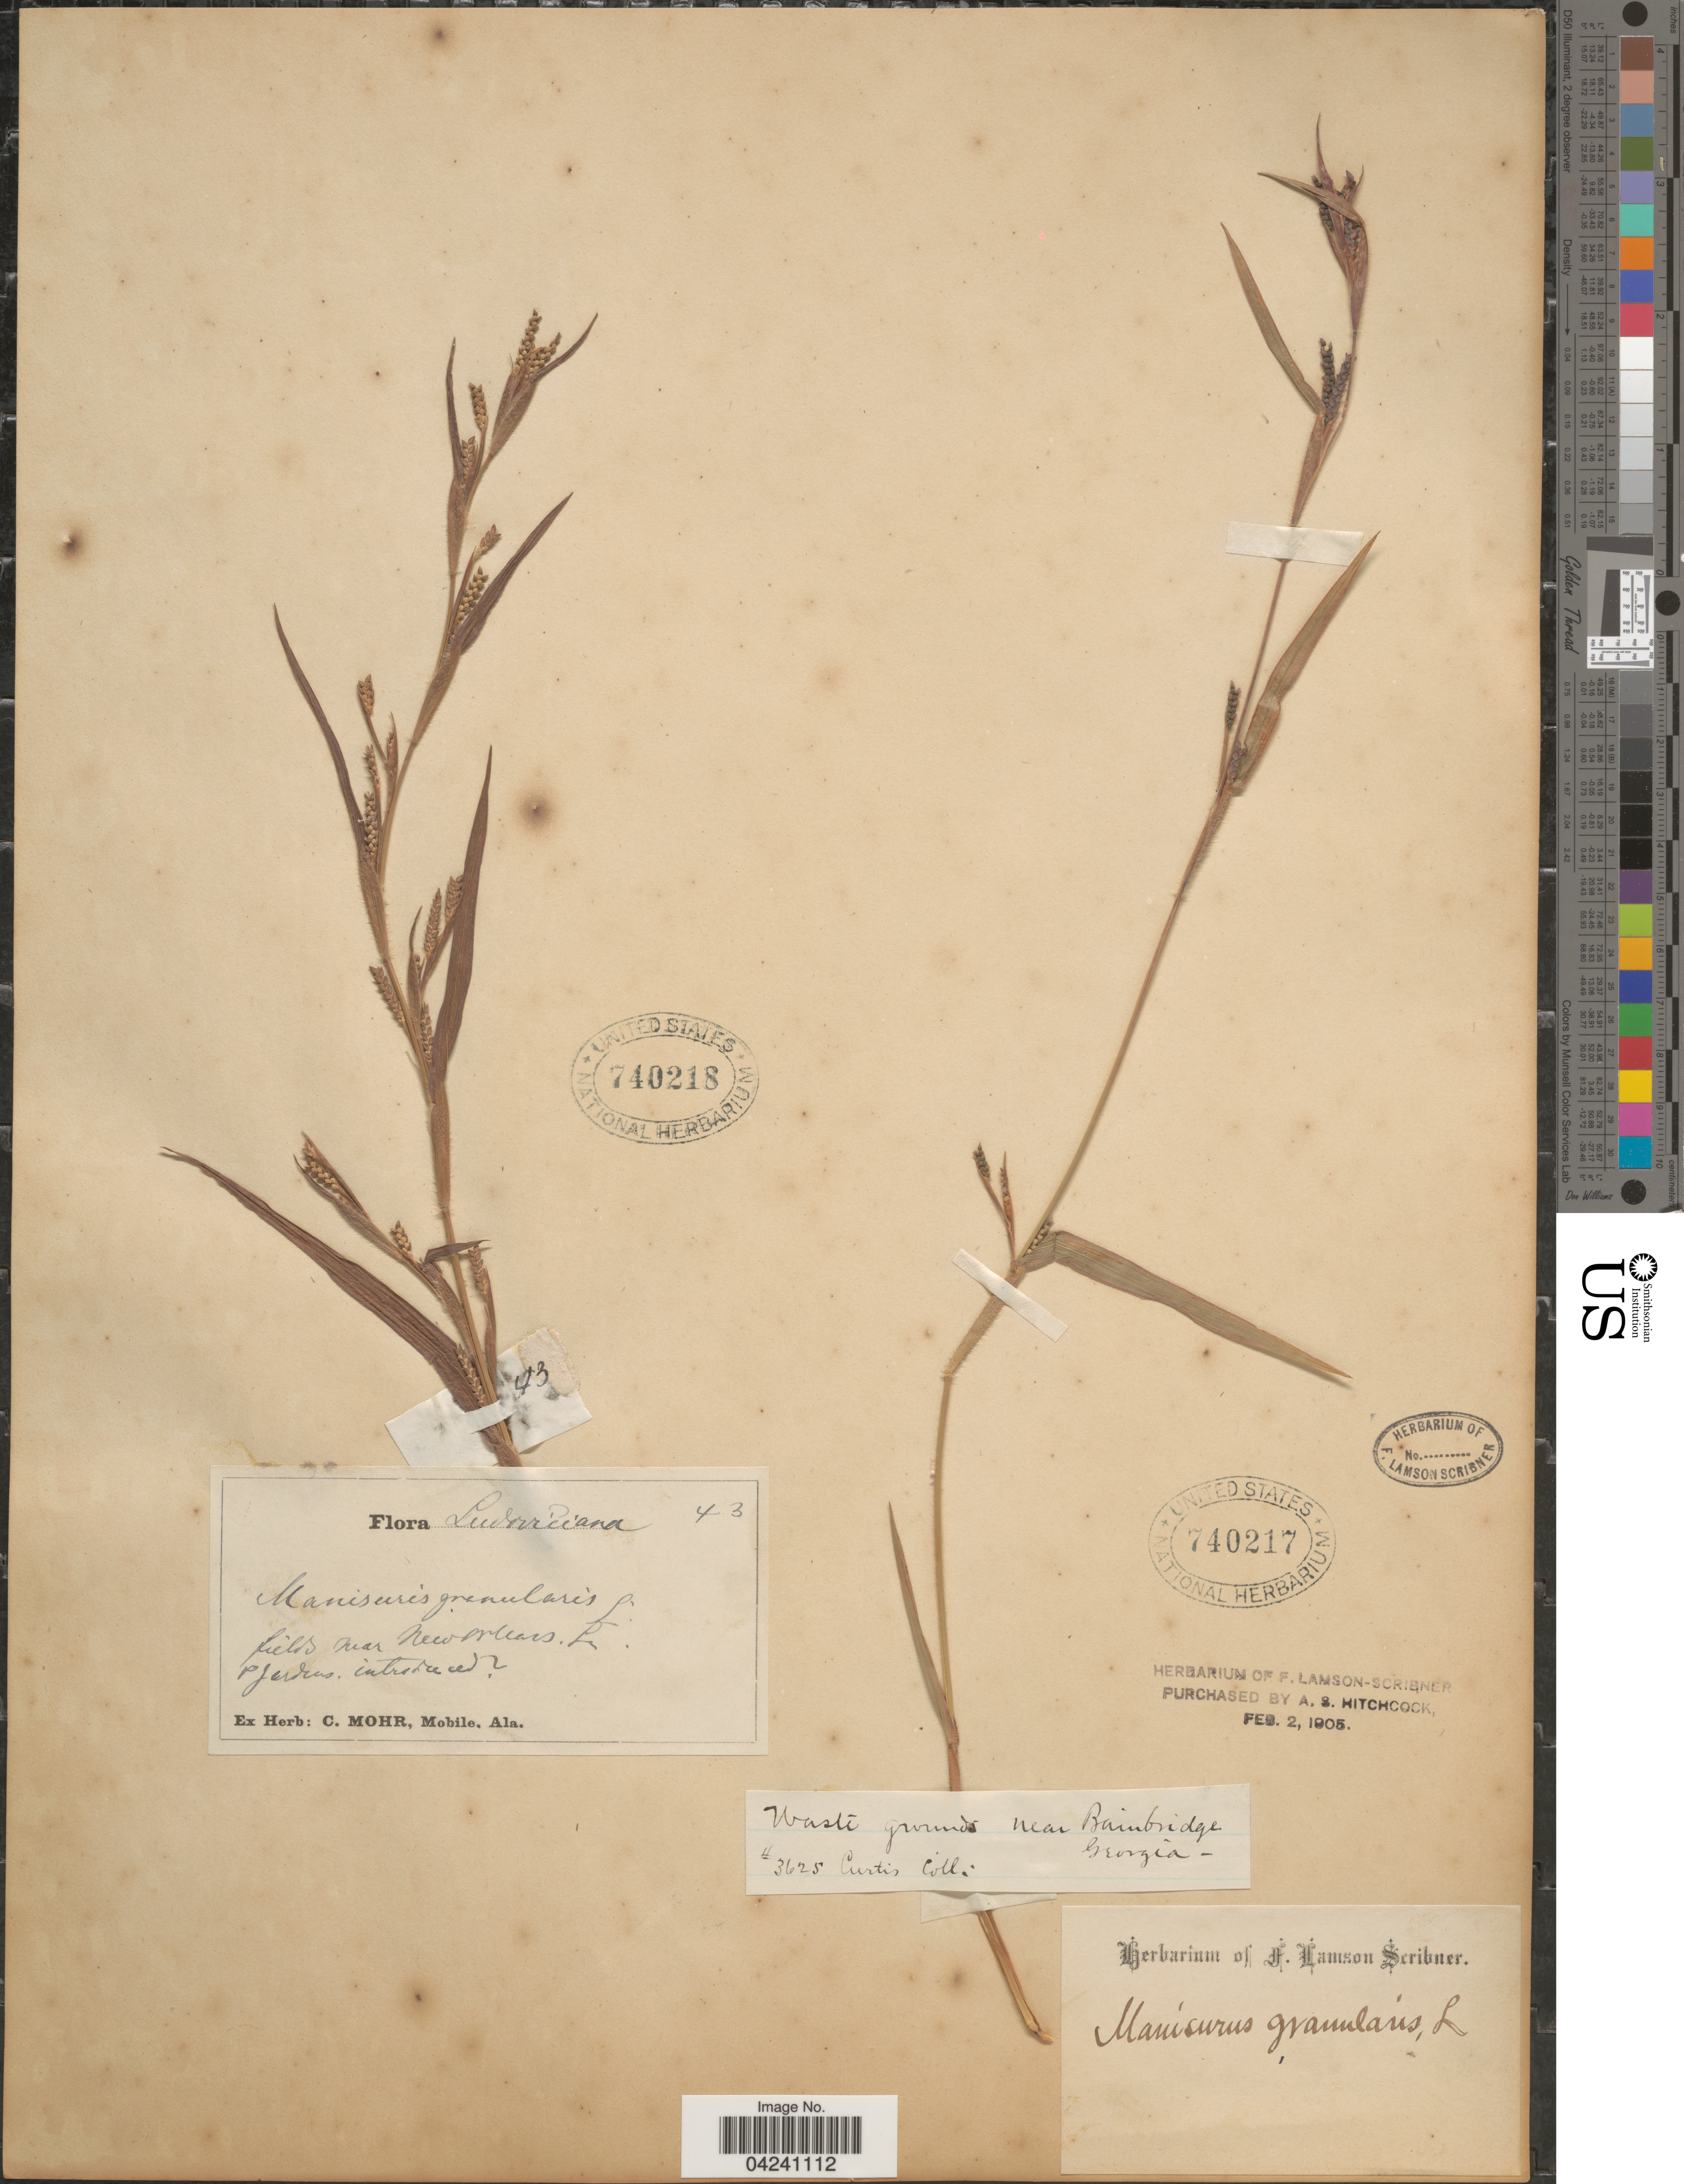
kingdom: Plantae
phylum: Tracheophyta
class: Liliopsida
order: Poales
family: Poaceae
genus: Hackelochloa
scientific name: Hackelochloa granularis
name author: (L.) Kuntze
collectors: ex herb. C. Mohr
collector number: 43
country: United States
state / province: Louisiana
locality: Ludoviciana. Fields near New Orleans.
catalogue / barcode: US 740218-2